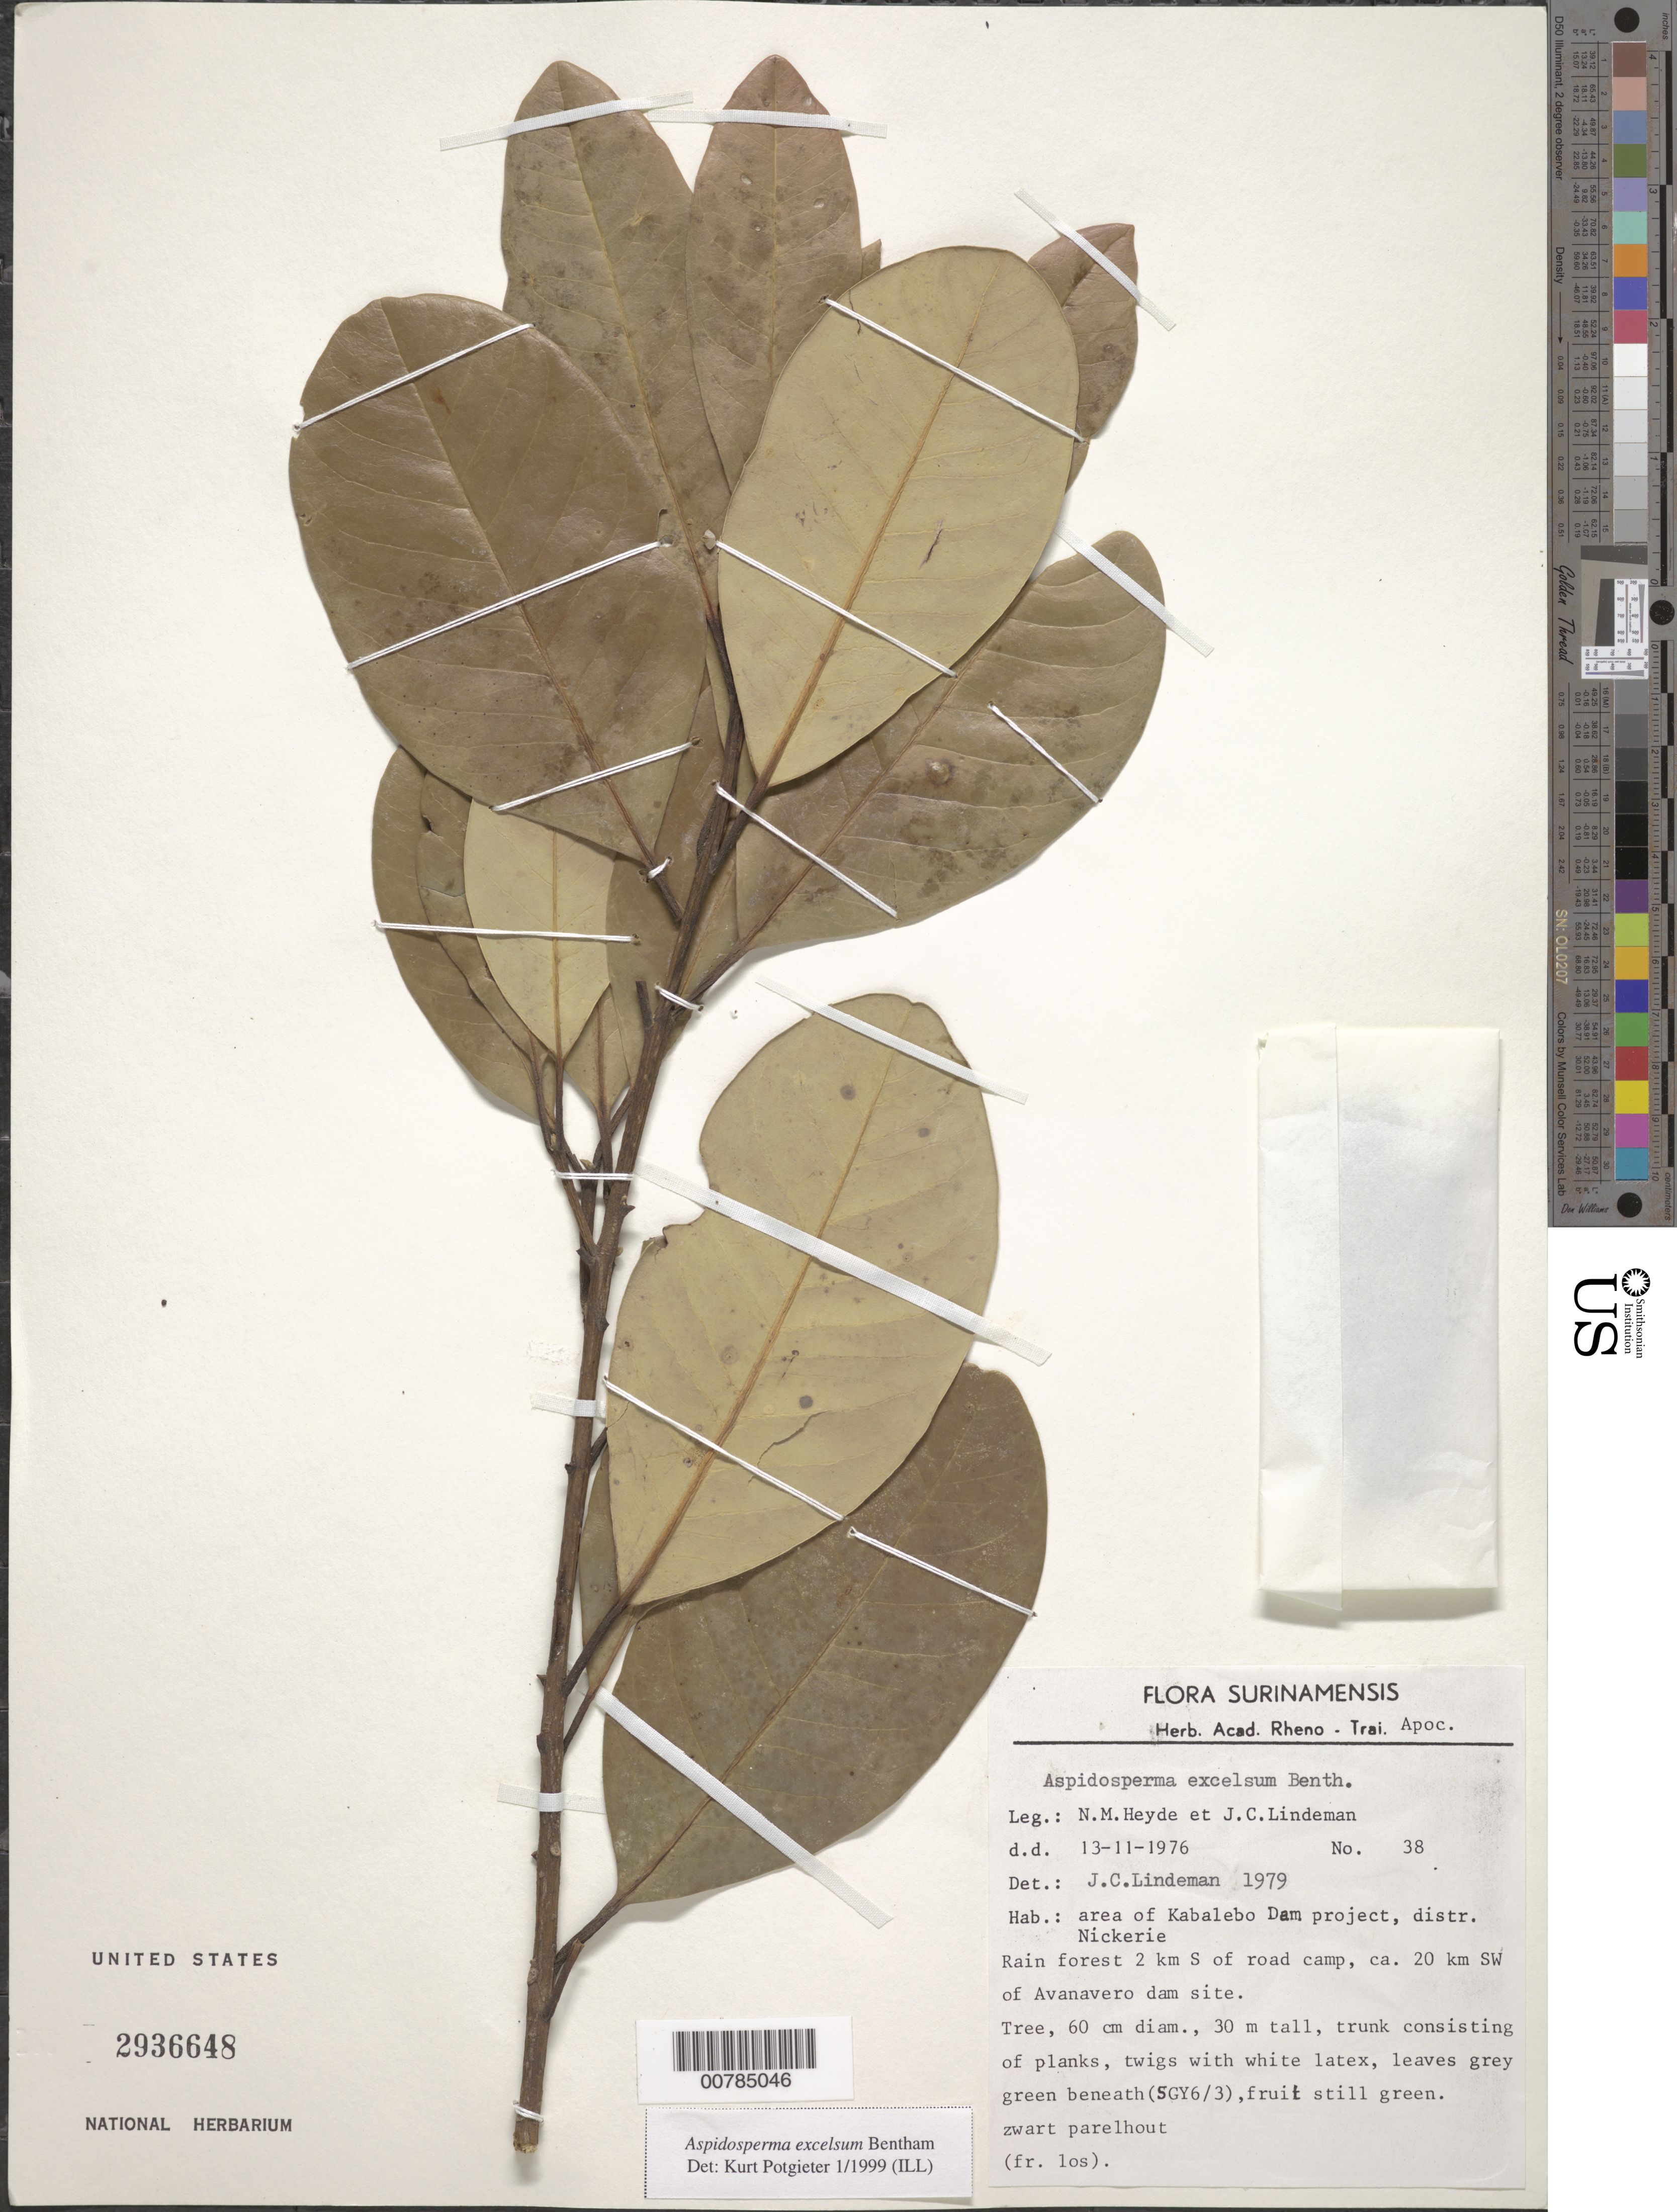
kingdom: Plantae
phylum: Tracheophyta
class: Magnoliopsida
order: Gentianales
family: Apocynaceae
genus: Aspidosperma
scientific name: Aspidosperma excelsum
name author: Benth.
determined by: Potgieter, K.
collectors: N. M. Heyde & J. C. Lindeman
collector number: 38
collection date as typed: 13-Nov-76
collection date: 1976-11-13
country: Suriname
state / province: Nickerie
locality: Kabalebo Dam project, 20 km SW of Ananavero dam site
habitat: Rainforest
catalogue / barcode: US 2936648